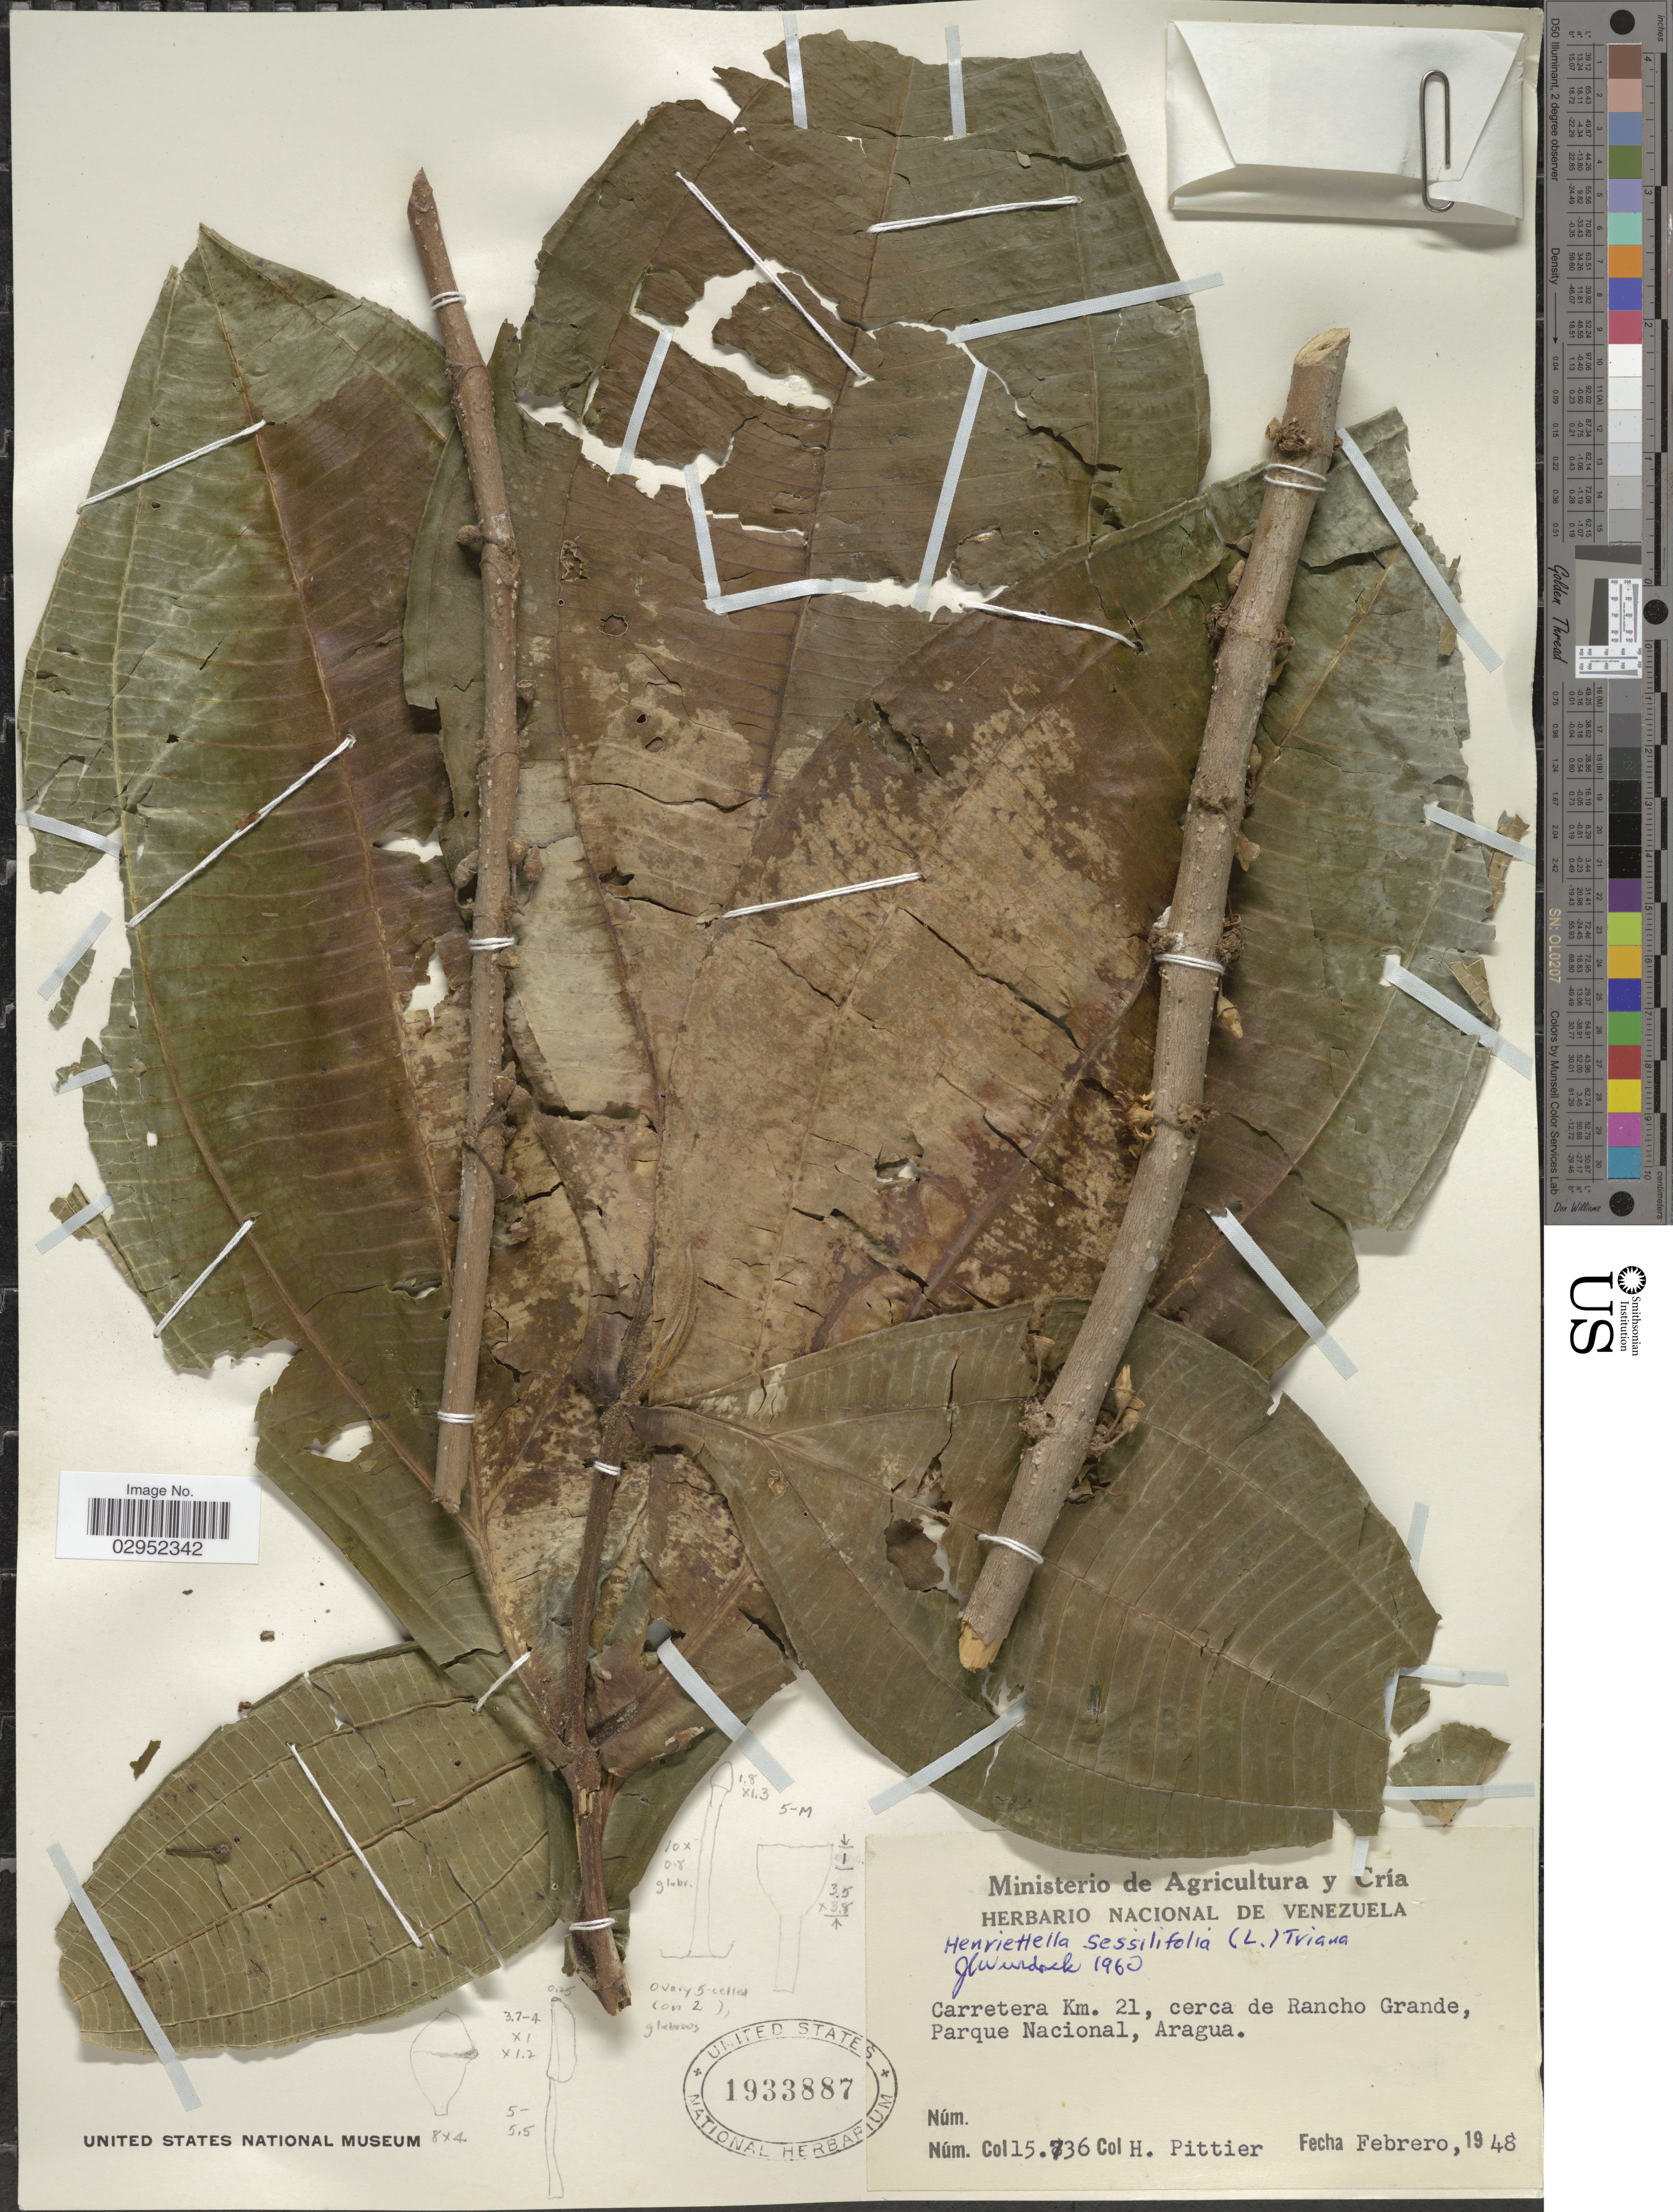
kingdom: Plantae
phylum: Tracheophyta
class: Magnoliopsida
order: Myrtales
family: Melastomataceae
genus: Henriettea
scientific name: Henriettea sessilifolia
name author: (L.) Alain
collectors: H. F. Pittier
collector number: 15736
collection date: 1948-02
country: Venezuela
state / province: Aragua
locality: Carretera Km. 21, cerca de Rancho Grande, Parque Nacional.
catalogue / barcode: US 1933887